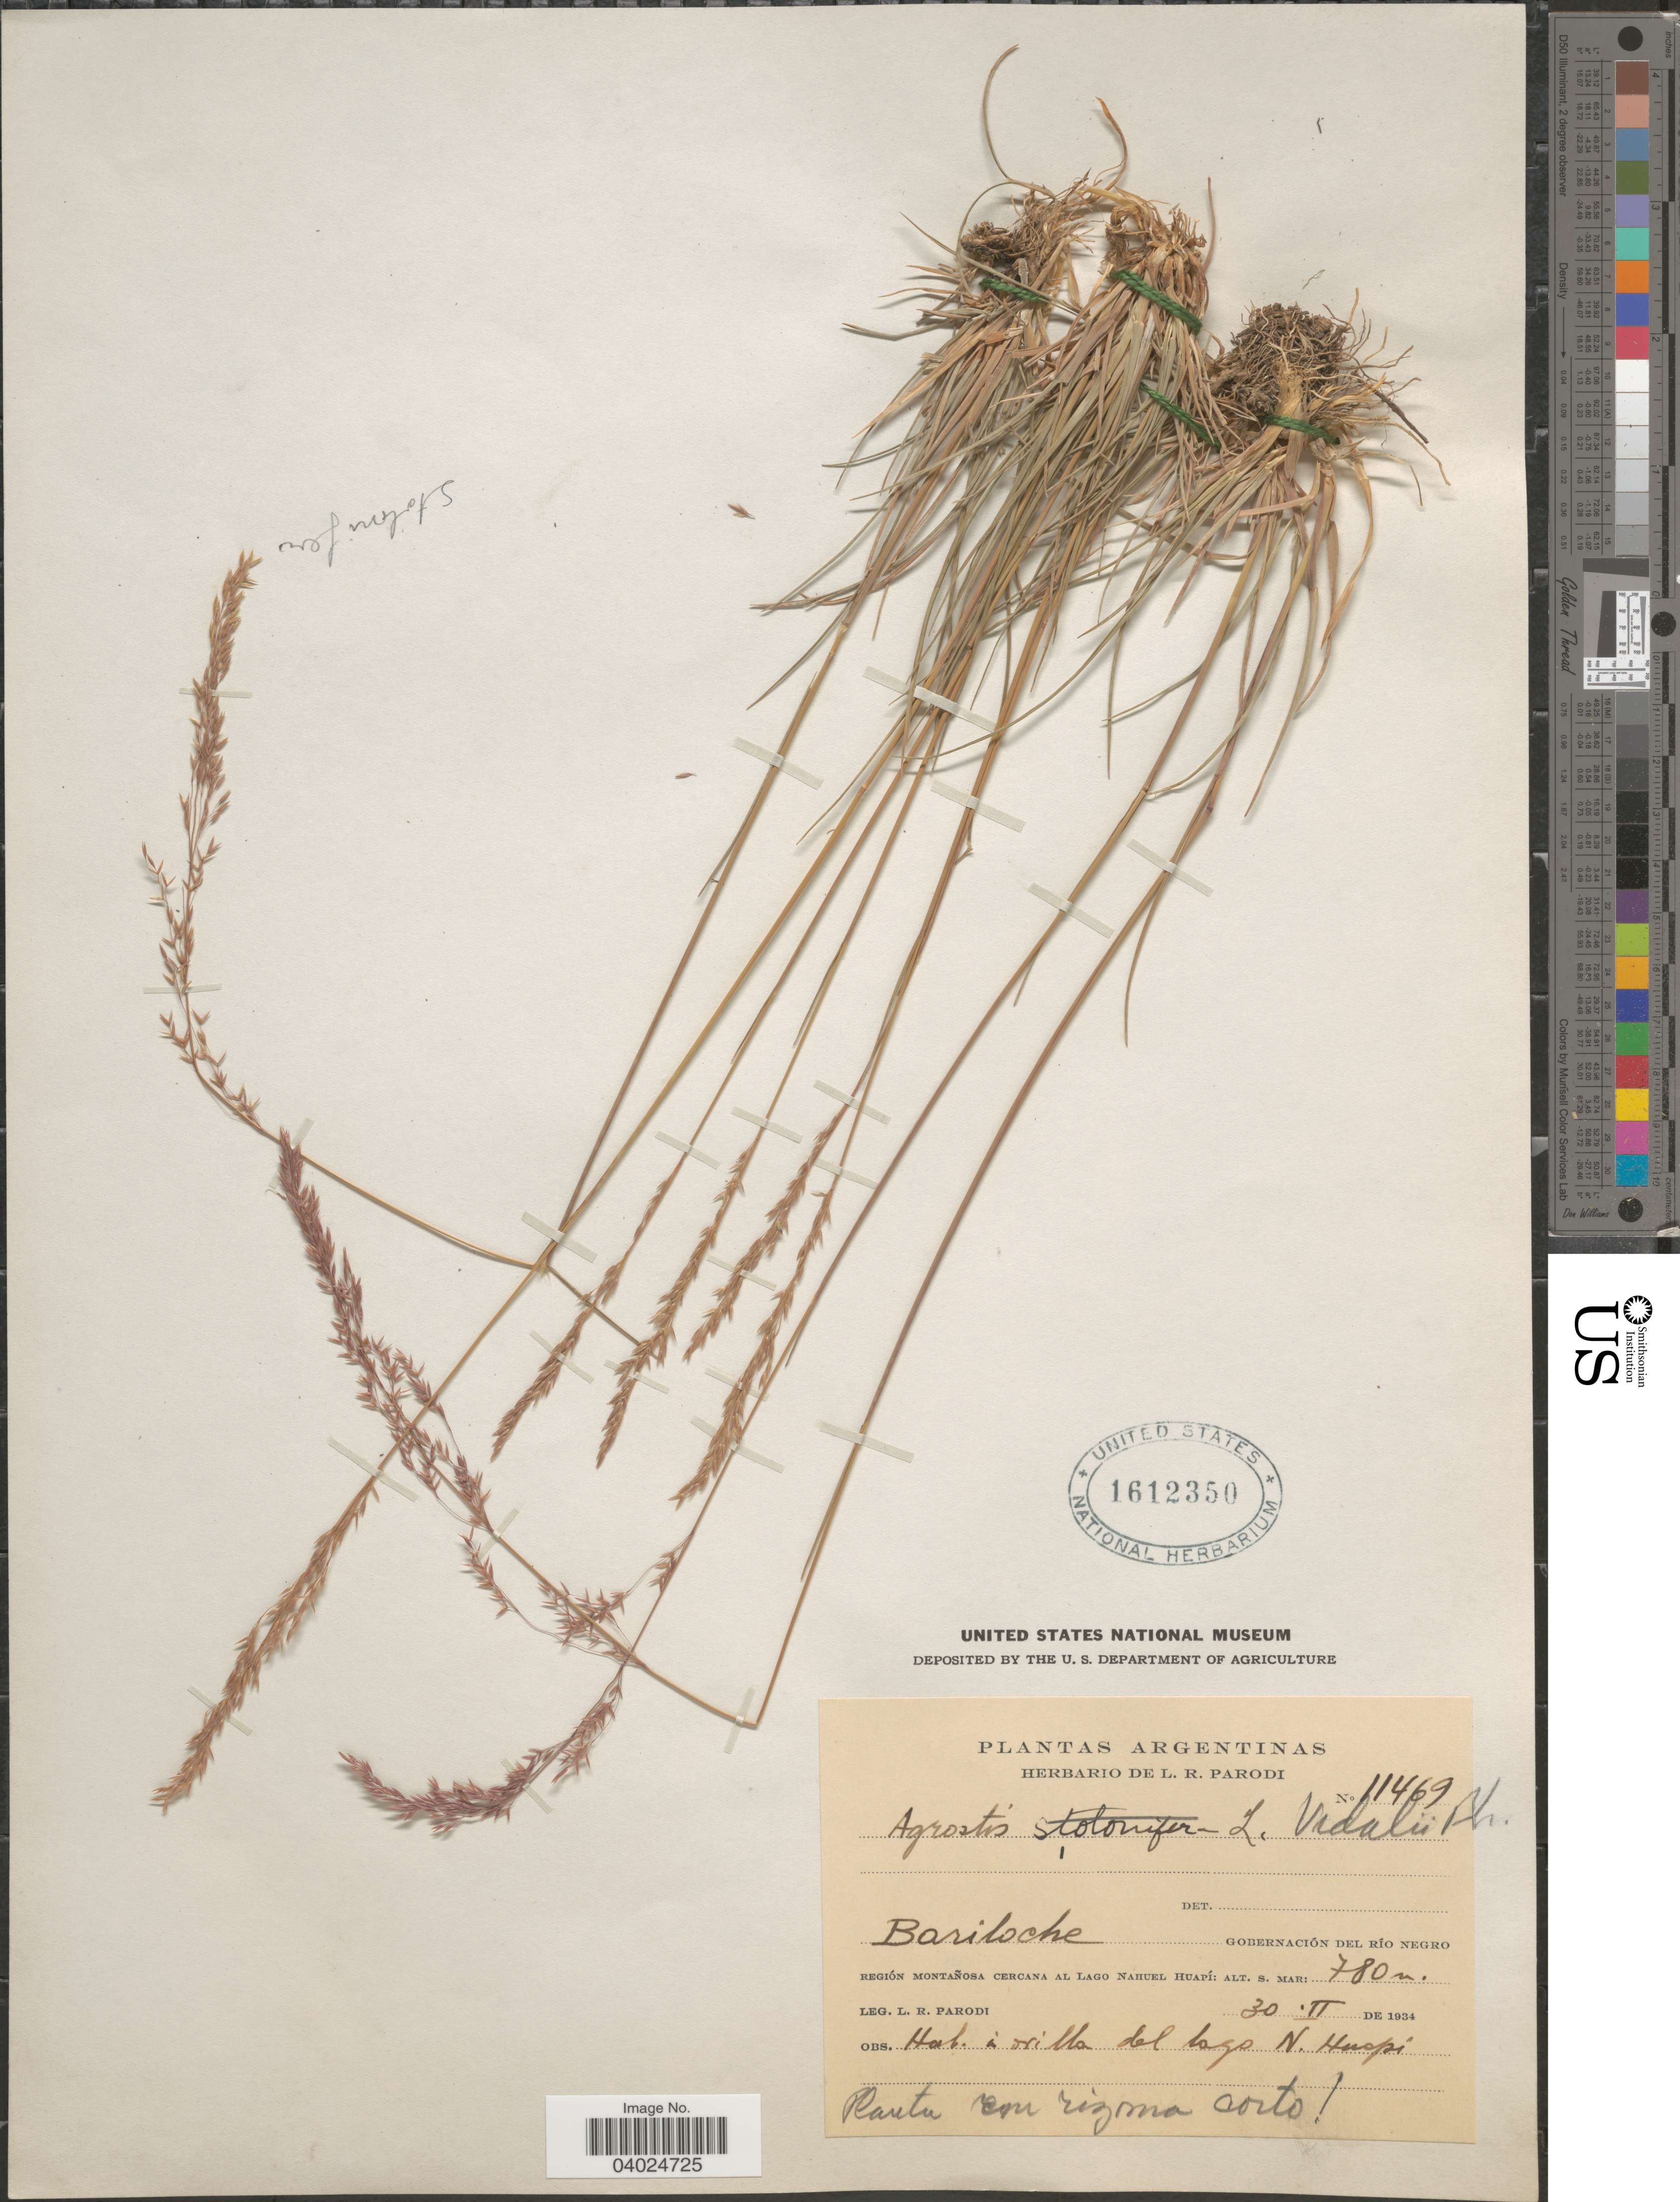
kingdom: Plantae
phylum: Tracheophyta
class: Liliopsida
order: Poales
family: Poaceae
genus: Agrostis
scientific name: Agrostis stolonifera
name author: L.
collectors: L. R. Parodi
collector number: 11469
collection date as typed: Transcribed d/m/y: 30/2/1934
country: Argentina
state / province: Rio Negro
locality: Bariloche. Gobernación del Río Negro. Región Montañosa cercana al Lago Nahuel Huapí. À orilla del lago N. Huapí.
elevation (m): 780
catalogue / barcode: US 1612350